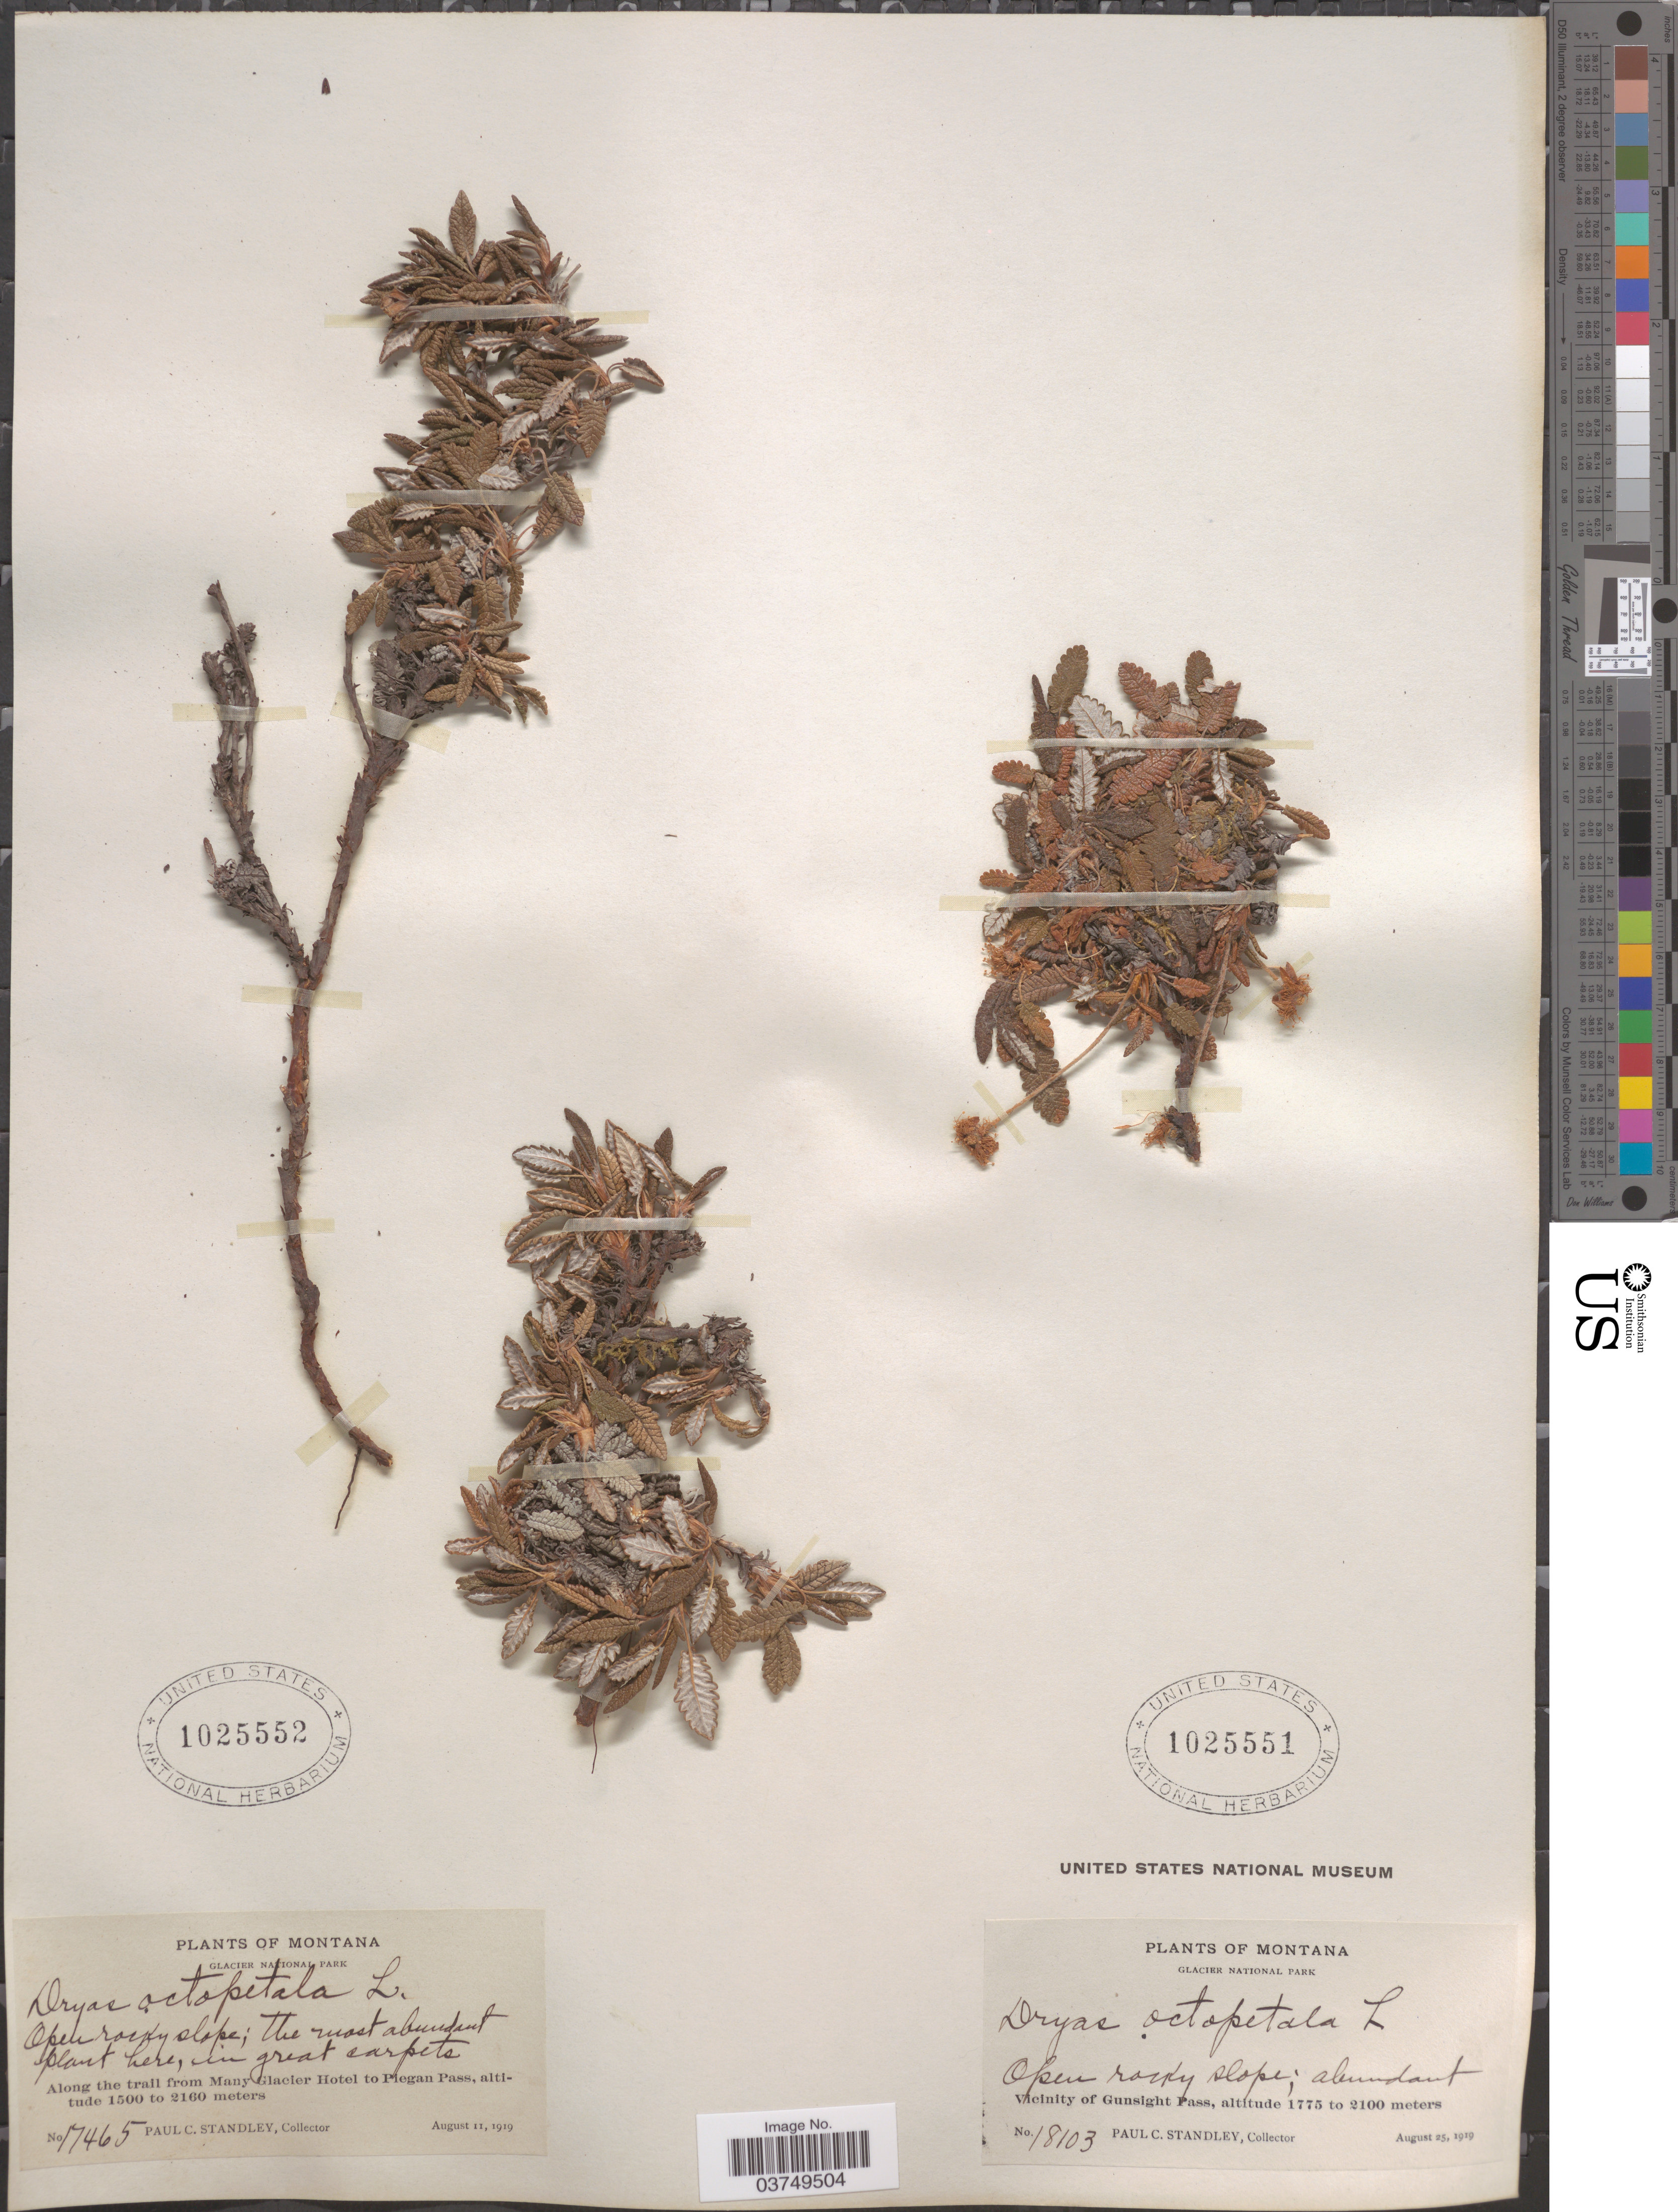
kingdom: Plantae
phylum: Tracheophyta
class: Magnoliopsida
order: Rosales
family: Rosaceae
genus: Dryas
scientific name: Dryas hookeriana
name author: Juz.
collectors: P. C. Standley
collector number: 17465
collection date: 1919-08-11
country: United States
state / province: Montana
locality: Glacier National Park. Along the trail from Many Glacier Hotel to Piegan Pass.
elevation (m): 1500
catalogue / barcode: US 1025552